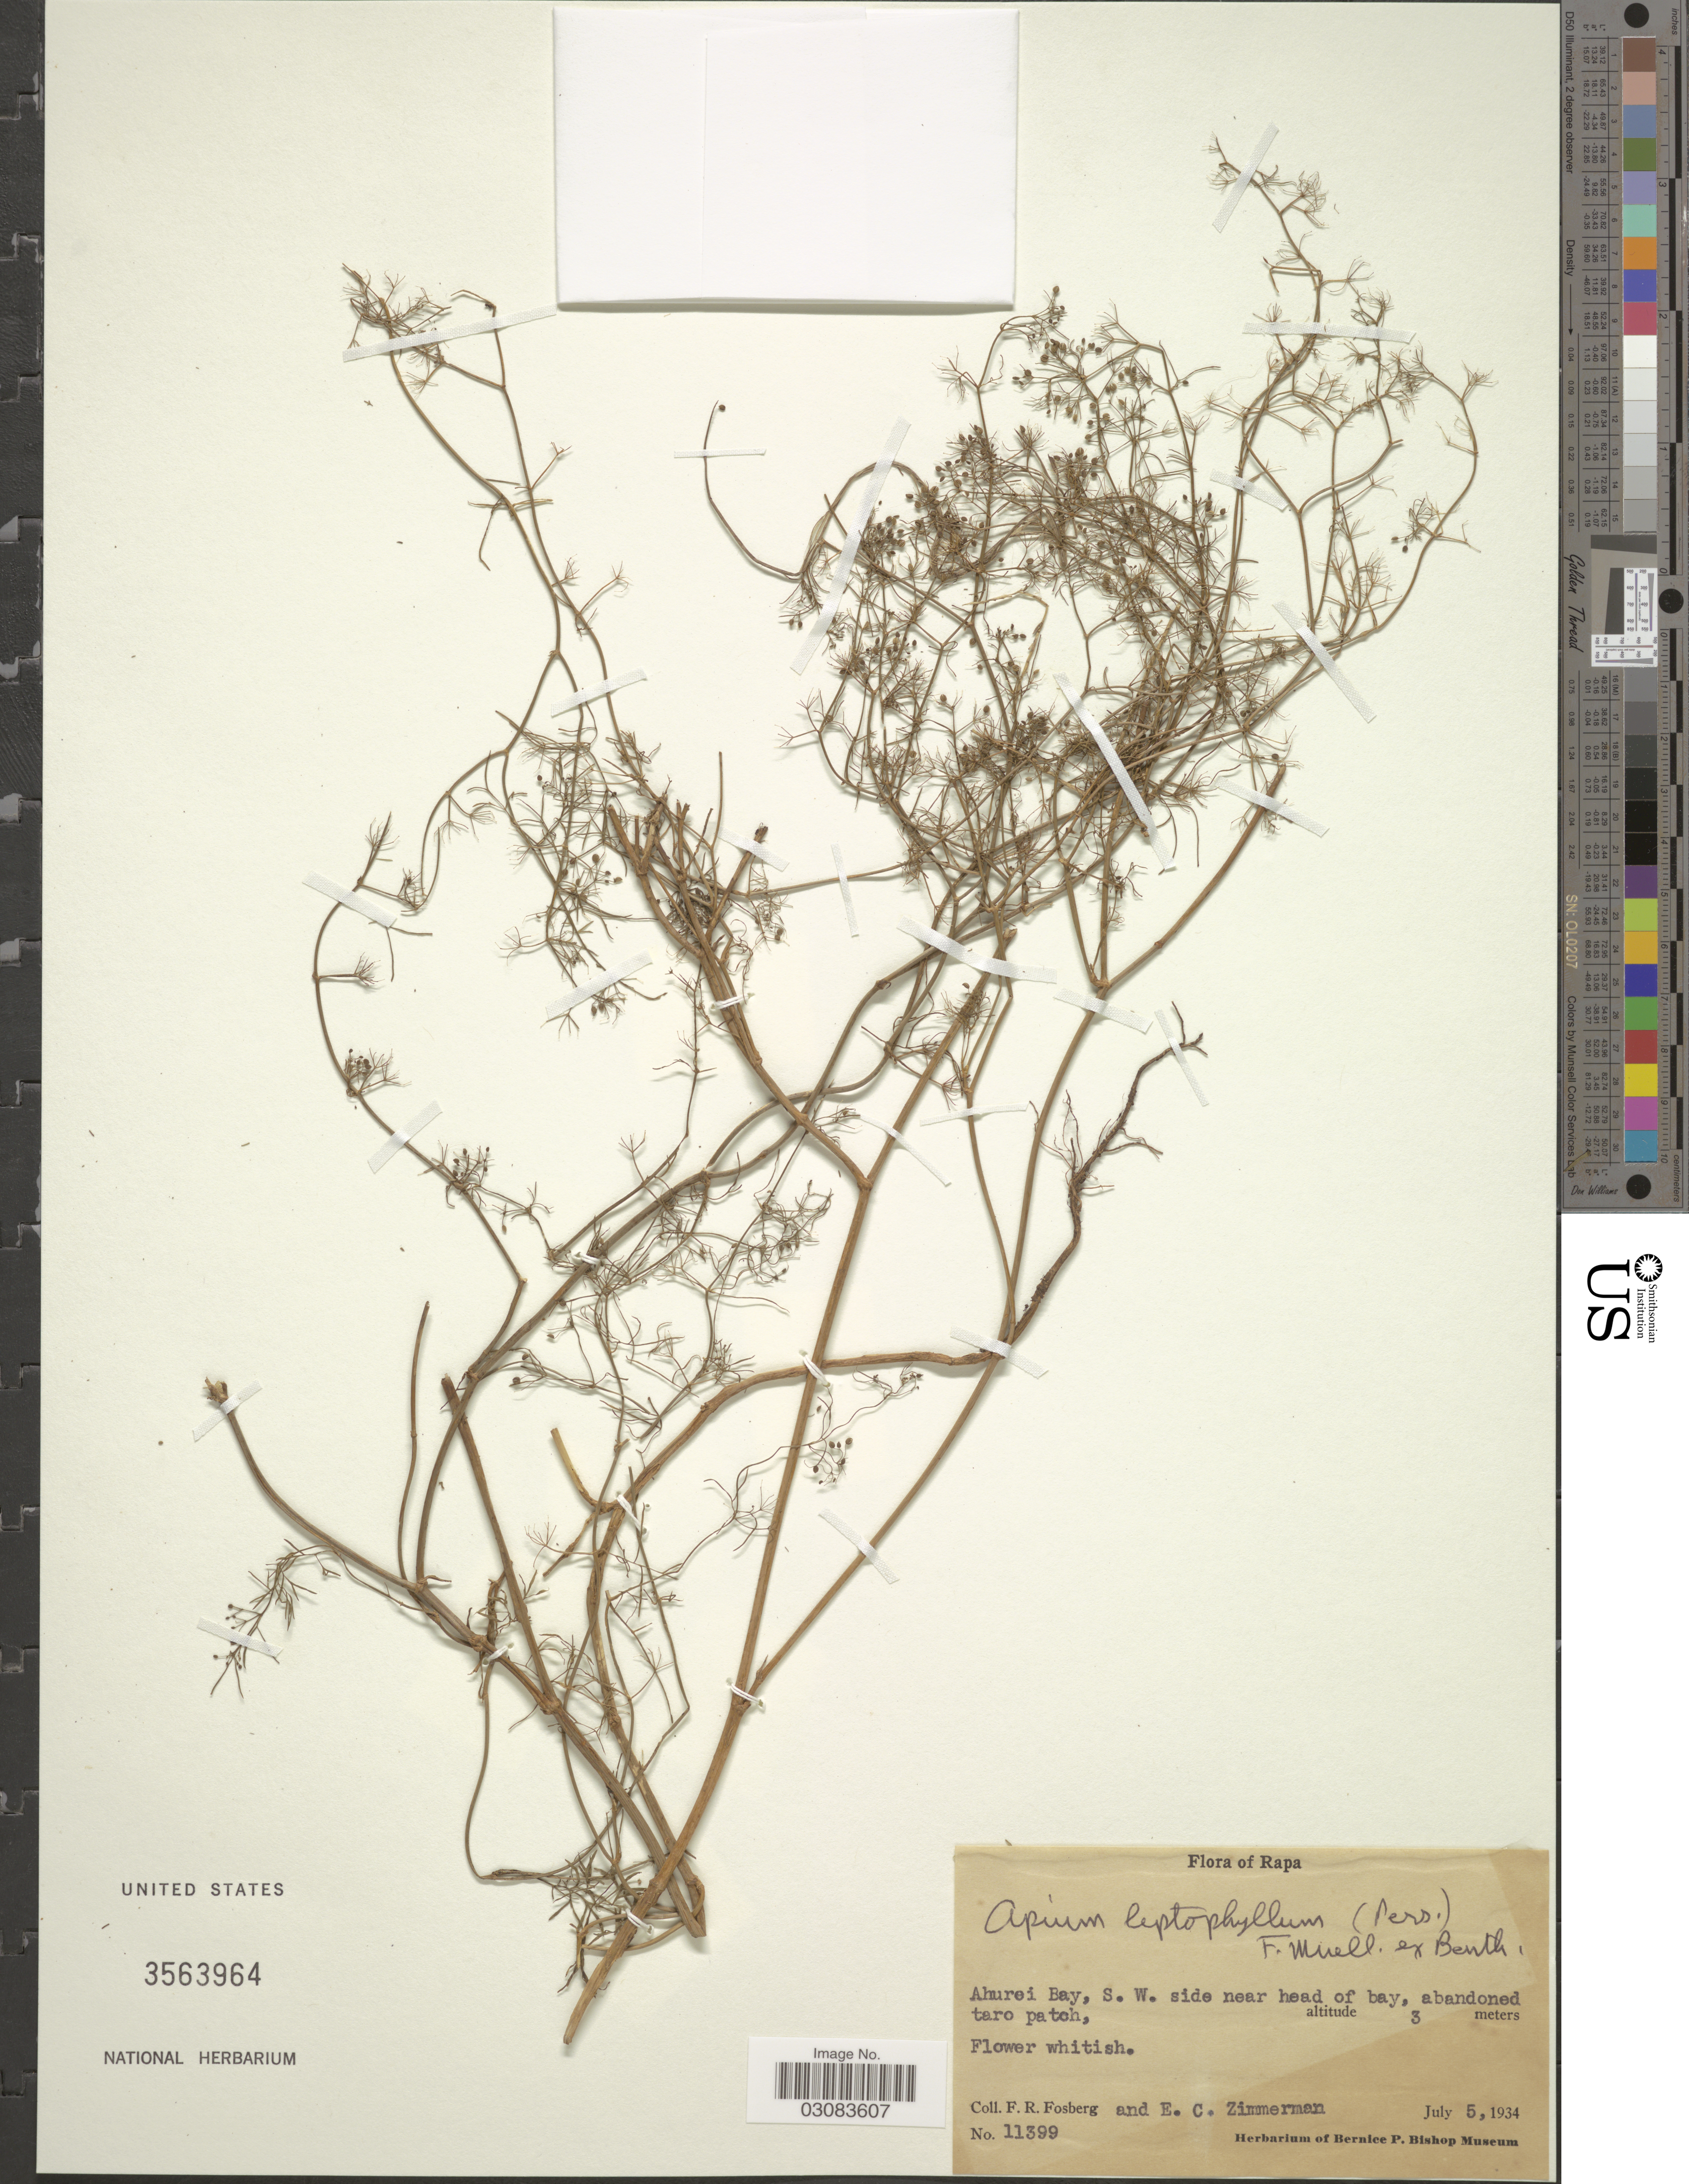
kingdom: Plantae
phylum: Tracheophyta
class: Magnoliopsida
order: Apiales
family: Apiaceae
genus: Cyclospermum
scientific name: Cyclospermum leptophyllum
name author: (Pers.) Sprague ex Britton & P. Wilson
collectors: F. R. Fosberg & E. Zimmerman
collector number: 11399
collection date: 1934-07-05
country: French Polynesia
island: Rapa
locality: Rapa. Ahurei Bay, S.W. side near head of bay, abandoned taro patch.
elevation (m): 3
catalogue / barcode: US 3563964